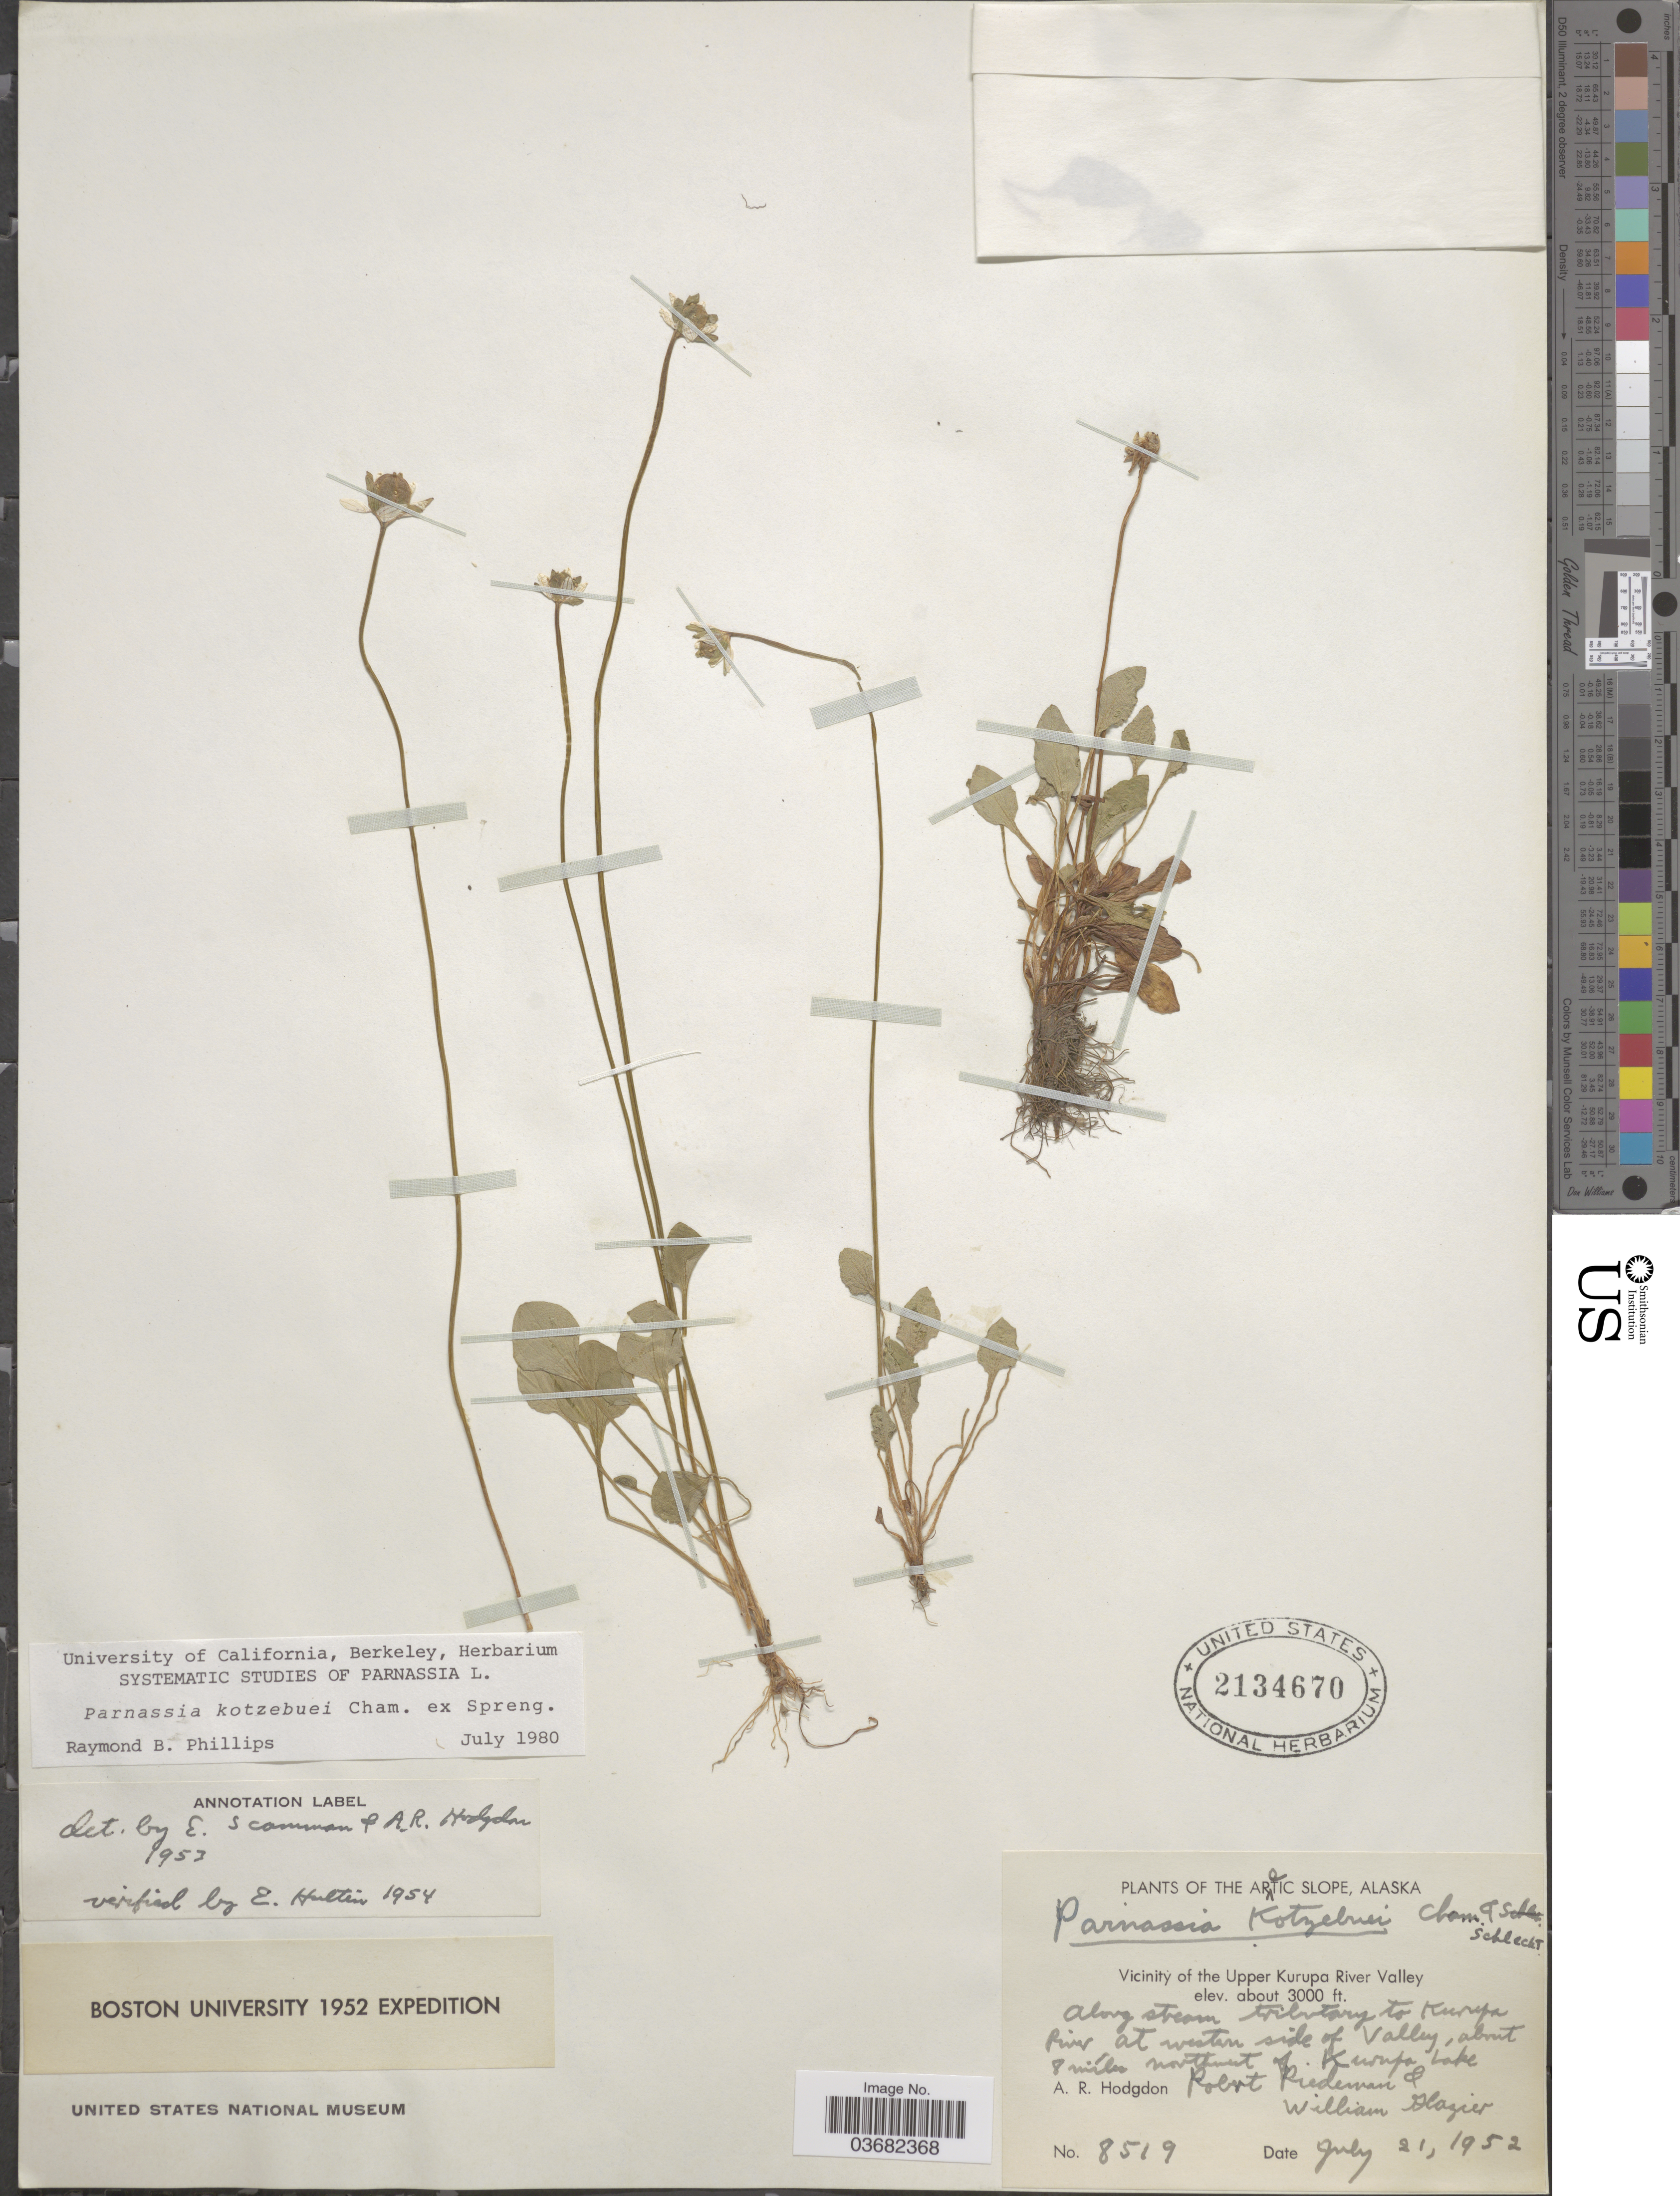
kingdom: Plantae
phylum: Tracheophyta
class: Magnoliopsida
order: Celastrales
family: Parnassiaceae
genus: Parnassia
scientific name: Parnassia kotzebuei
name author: Cham. ex Spreng.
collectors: A. R. Hodgdon, R. Riedeman & W. Glazier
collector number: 8519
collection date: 1952-07-21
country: United States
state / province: Alaska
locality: Arctic Slope. Vicinity of the Upper Kurupa River Valley. Along stream tributary to Kurupa River at western side of Valley, about 8 miles northwest of Kurupa Lake.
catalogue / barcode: US 2134670